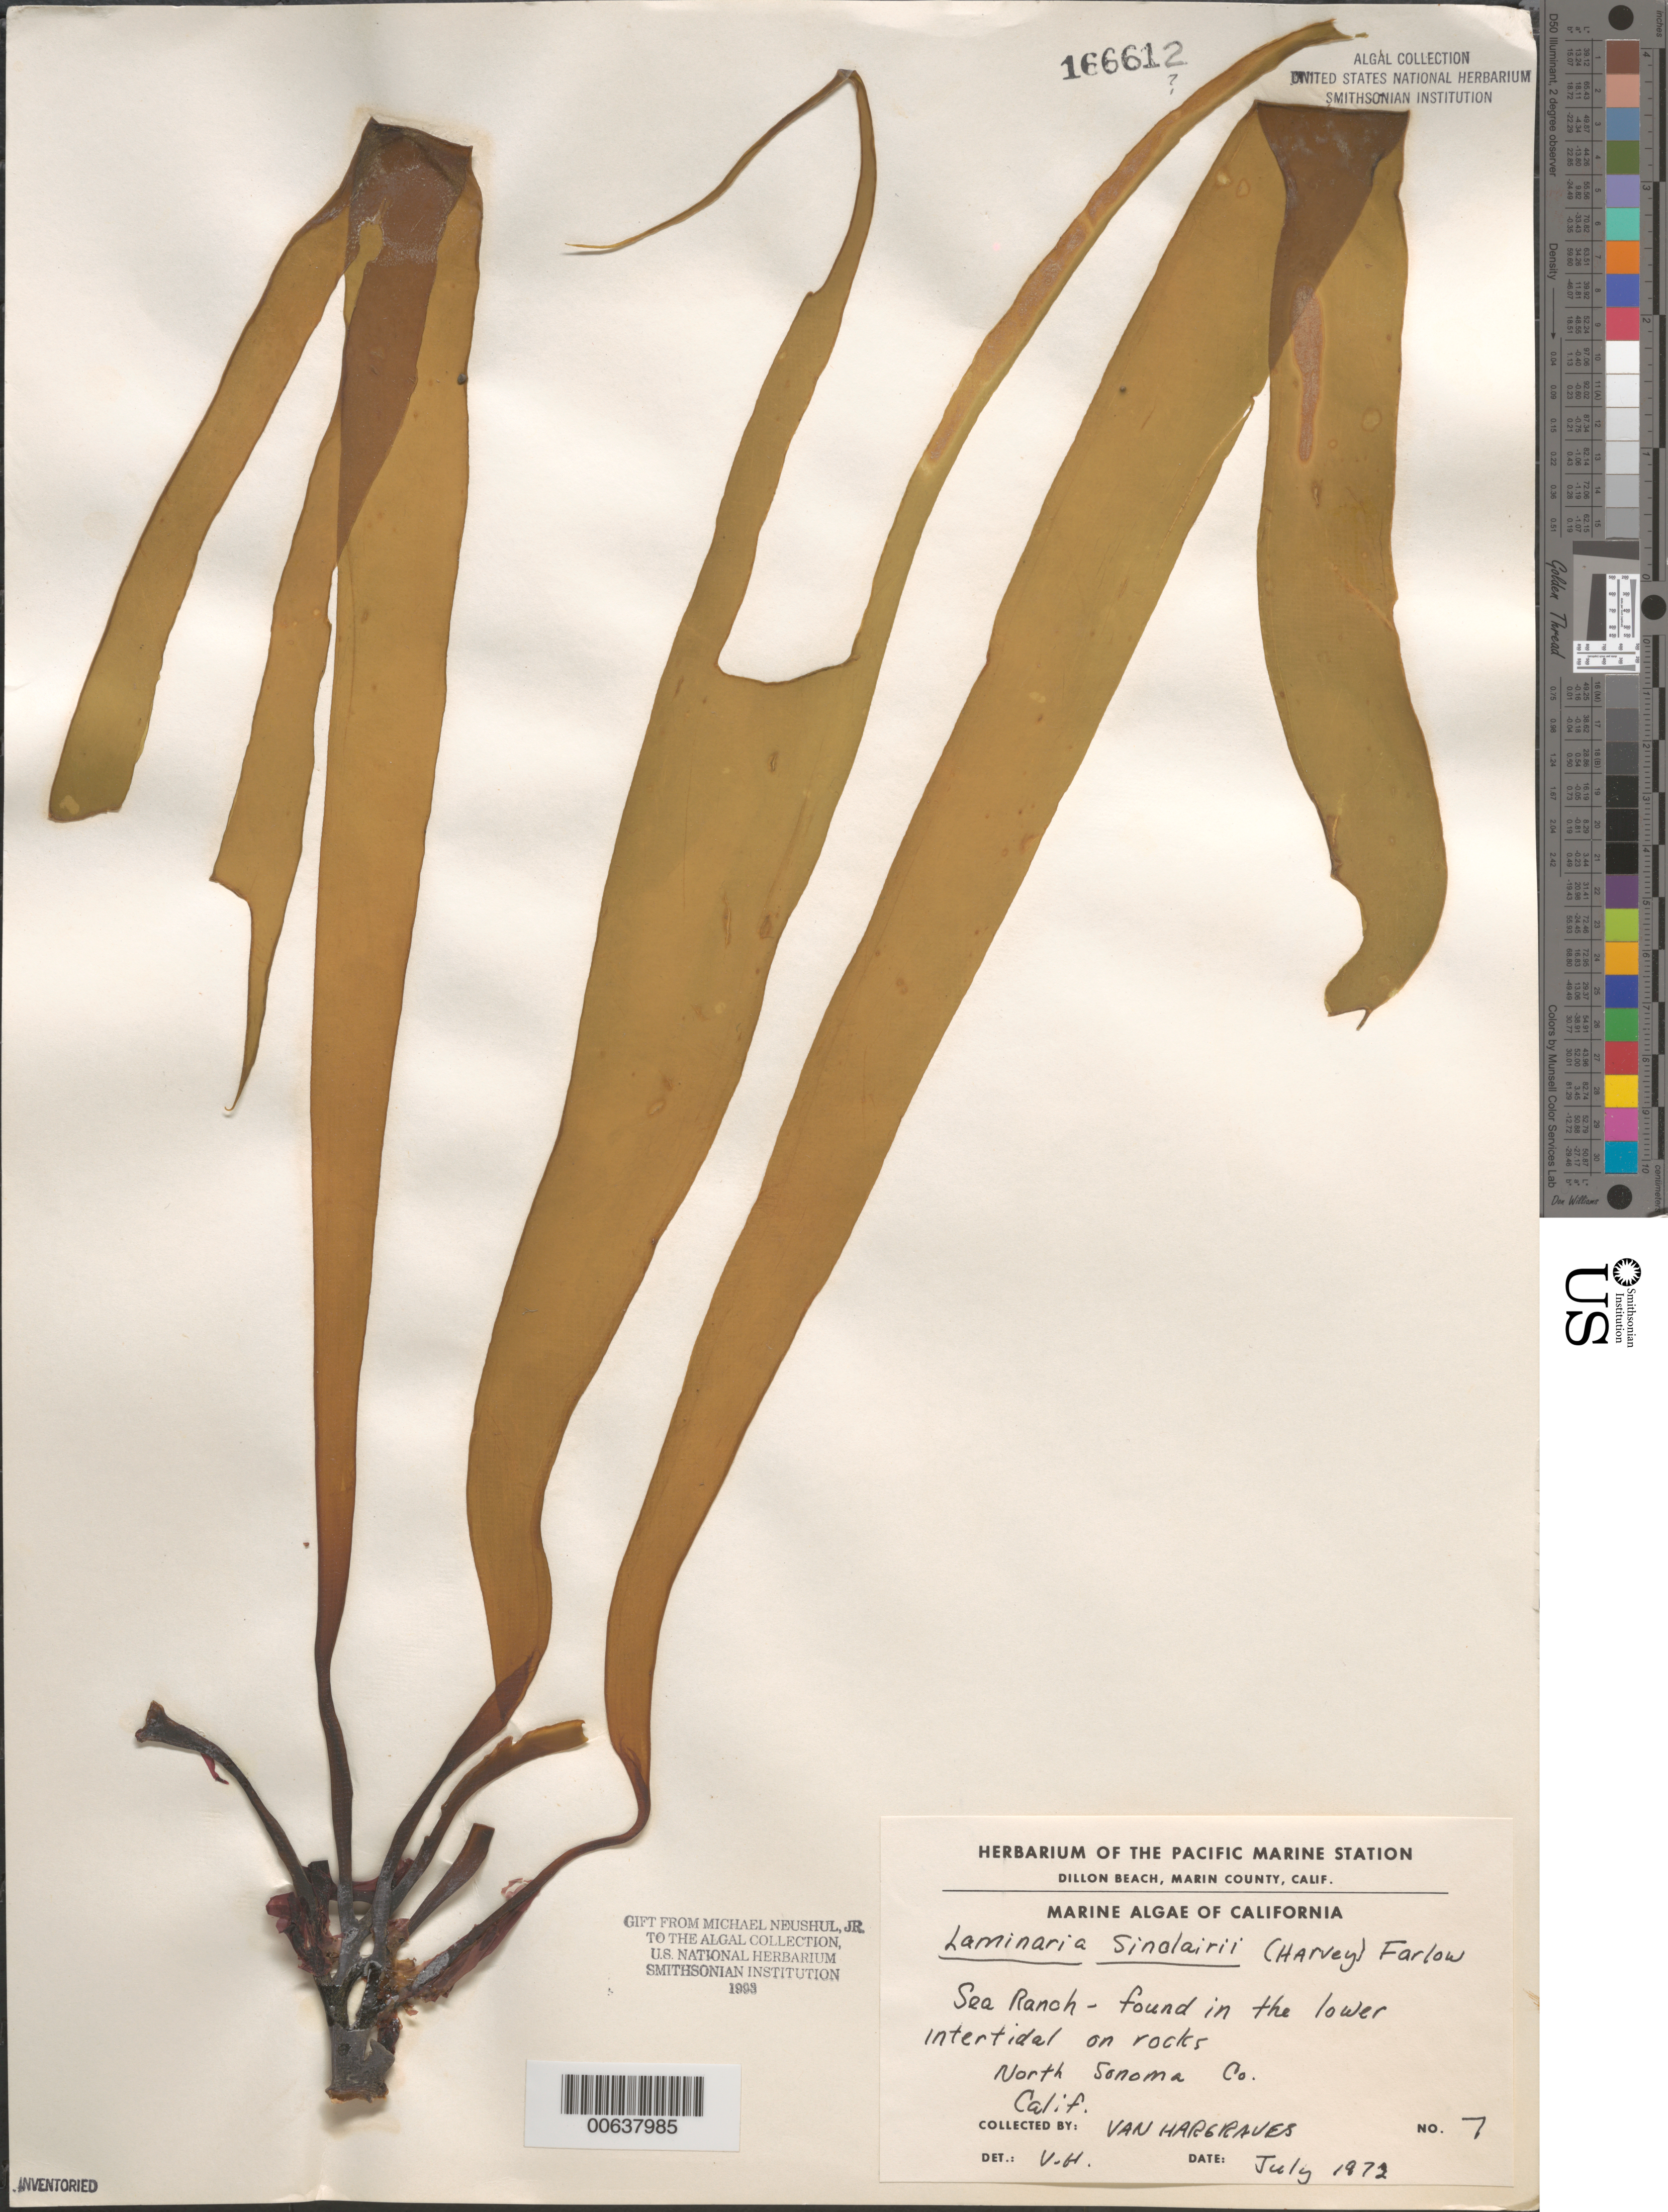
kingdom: Chromista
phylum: Ochrophyta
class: Phaeophyceae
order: Laminariales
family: Laminariaceae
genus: Laminaria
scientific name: Laminaria sinclairii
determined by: Hargraves, V. A.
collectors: V. Hargraves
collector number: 7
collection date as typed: Jul 1972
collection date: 1972-07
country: United States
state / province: California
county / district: Sonoma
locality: Sea Ranch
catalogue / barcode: US 166612